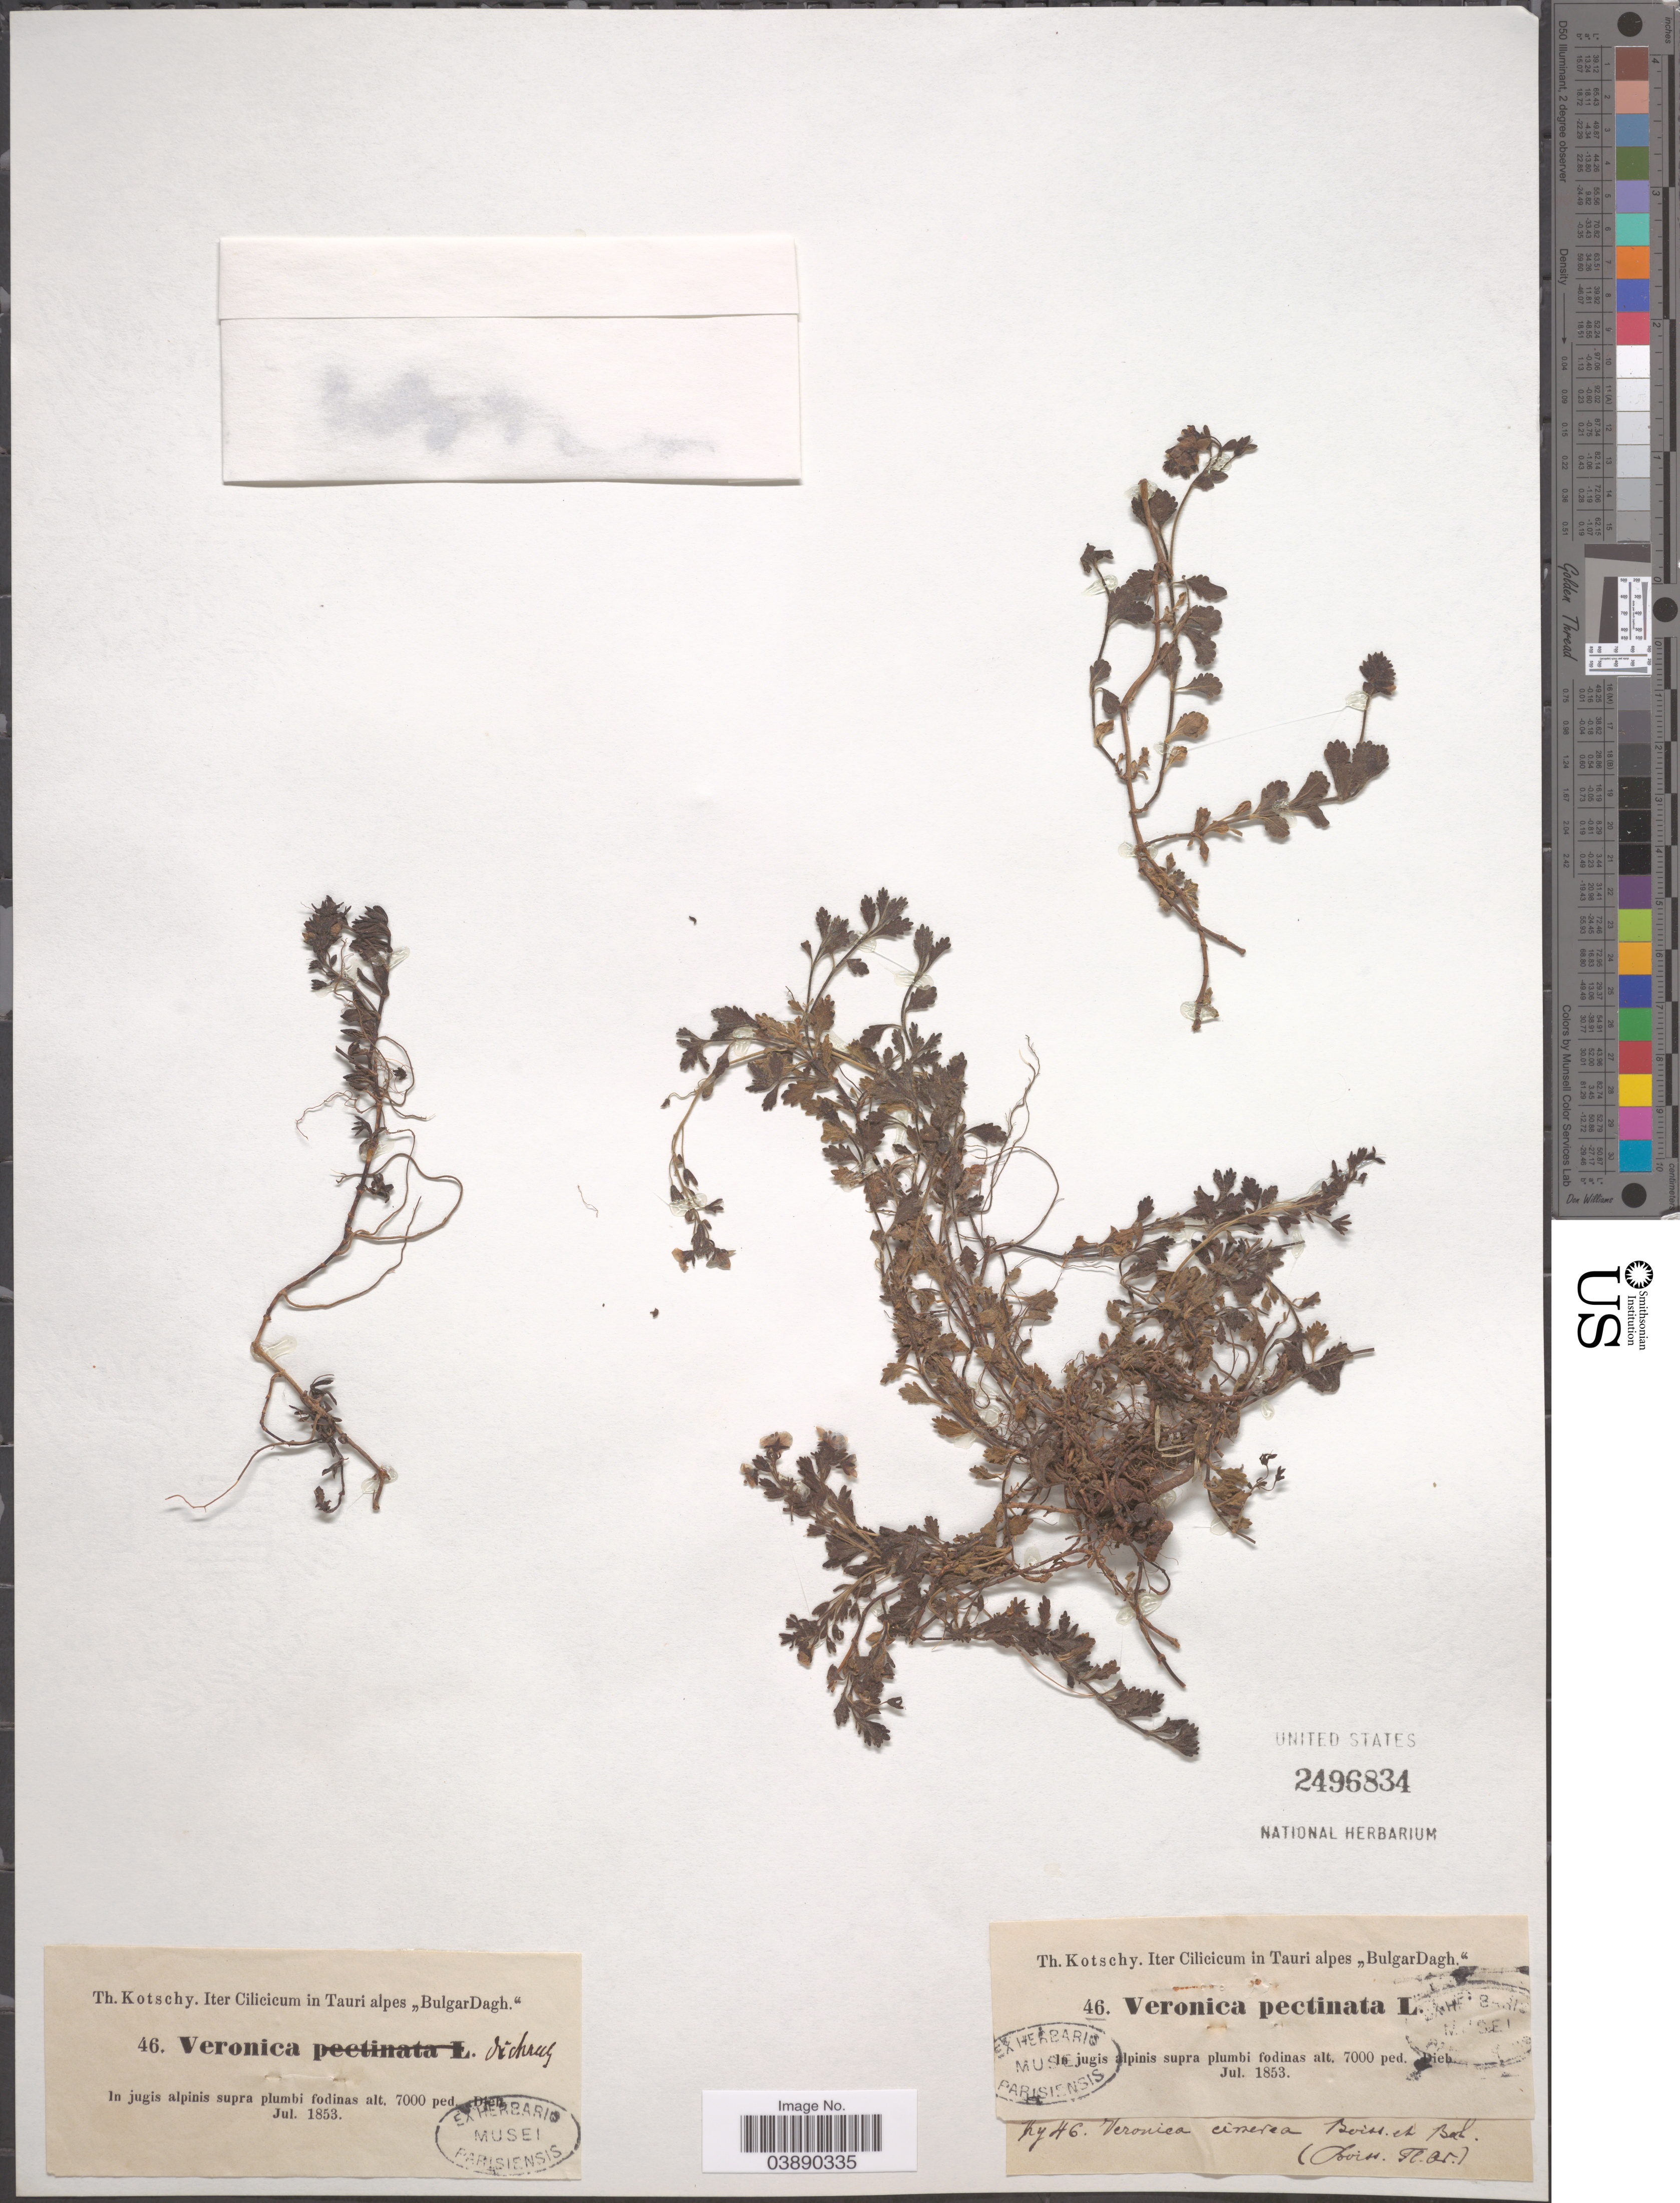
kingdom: Plantae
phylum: Tracheophyta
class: Magnoliopsida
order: Lamiales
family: Plantaginaceae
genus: Veronica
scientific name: Veronica pectinata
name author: L.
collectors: K. G. Kotschy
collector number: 46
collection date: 1853-07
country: Turkey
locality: Iter Cilicicum in Tauri alpes ,,BulgarDagh.'.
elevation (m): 213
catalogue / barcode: US 2496834